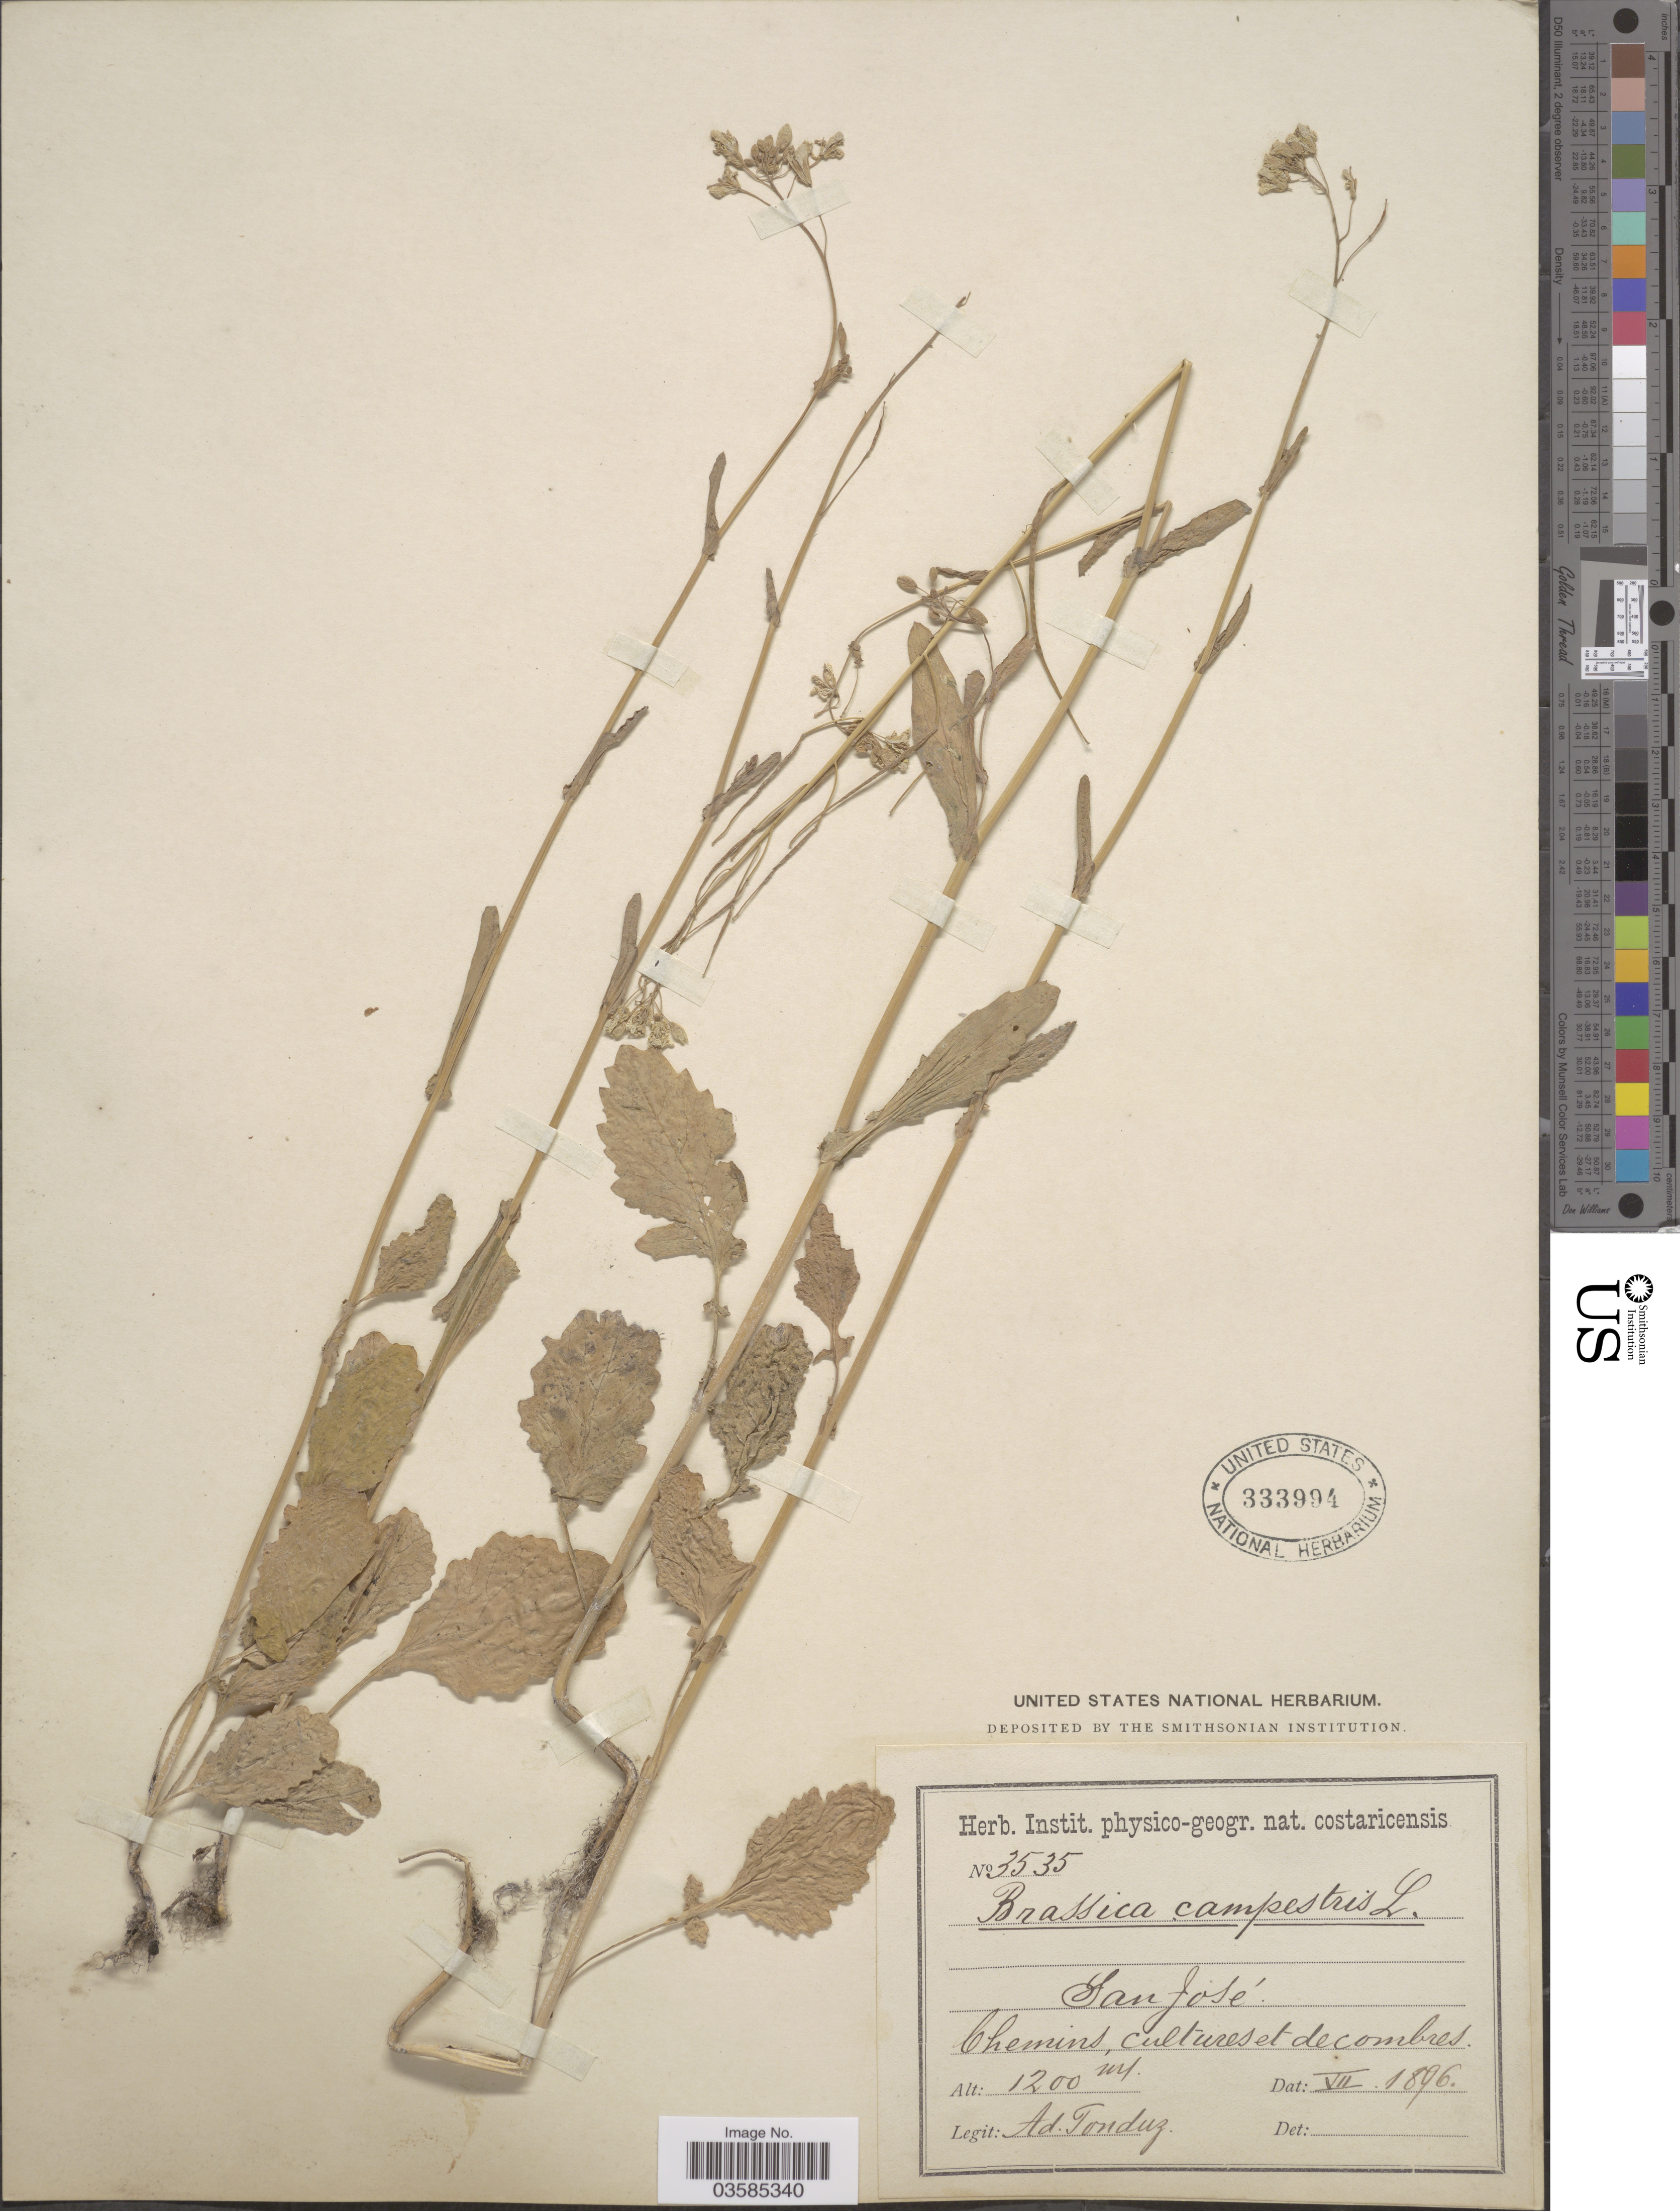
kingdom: Plantae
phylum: Tracheophyta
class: Magnoliopsida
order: Brassicales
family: Brassicaceae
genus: Brassica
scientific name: Brassica campestris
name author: L.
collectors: A. Tonduz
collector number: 3535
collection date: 1896-07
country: Costa Rica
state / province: San José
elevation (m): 1200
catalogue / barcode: US 333994